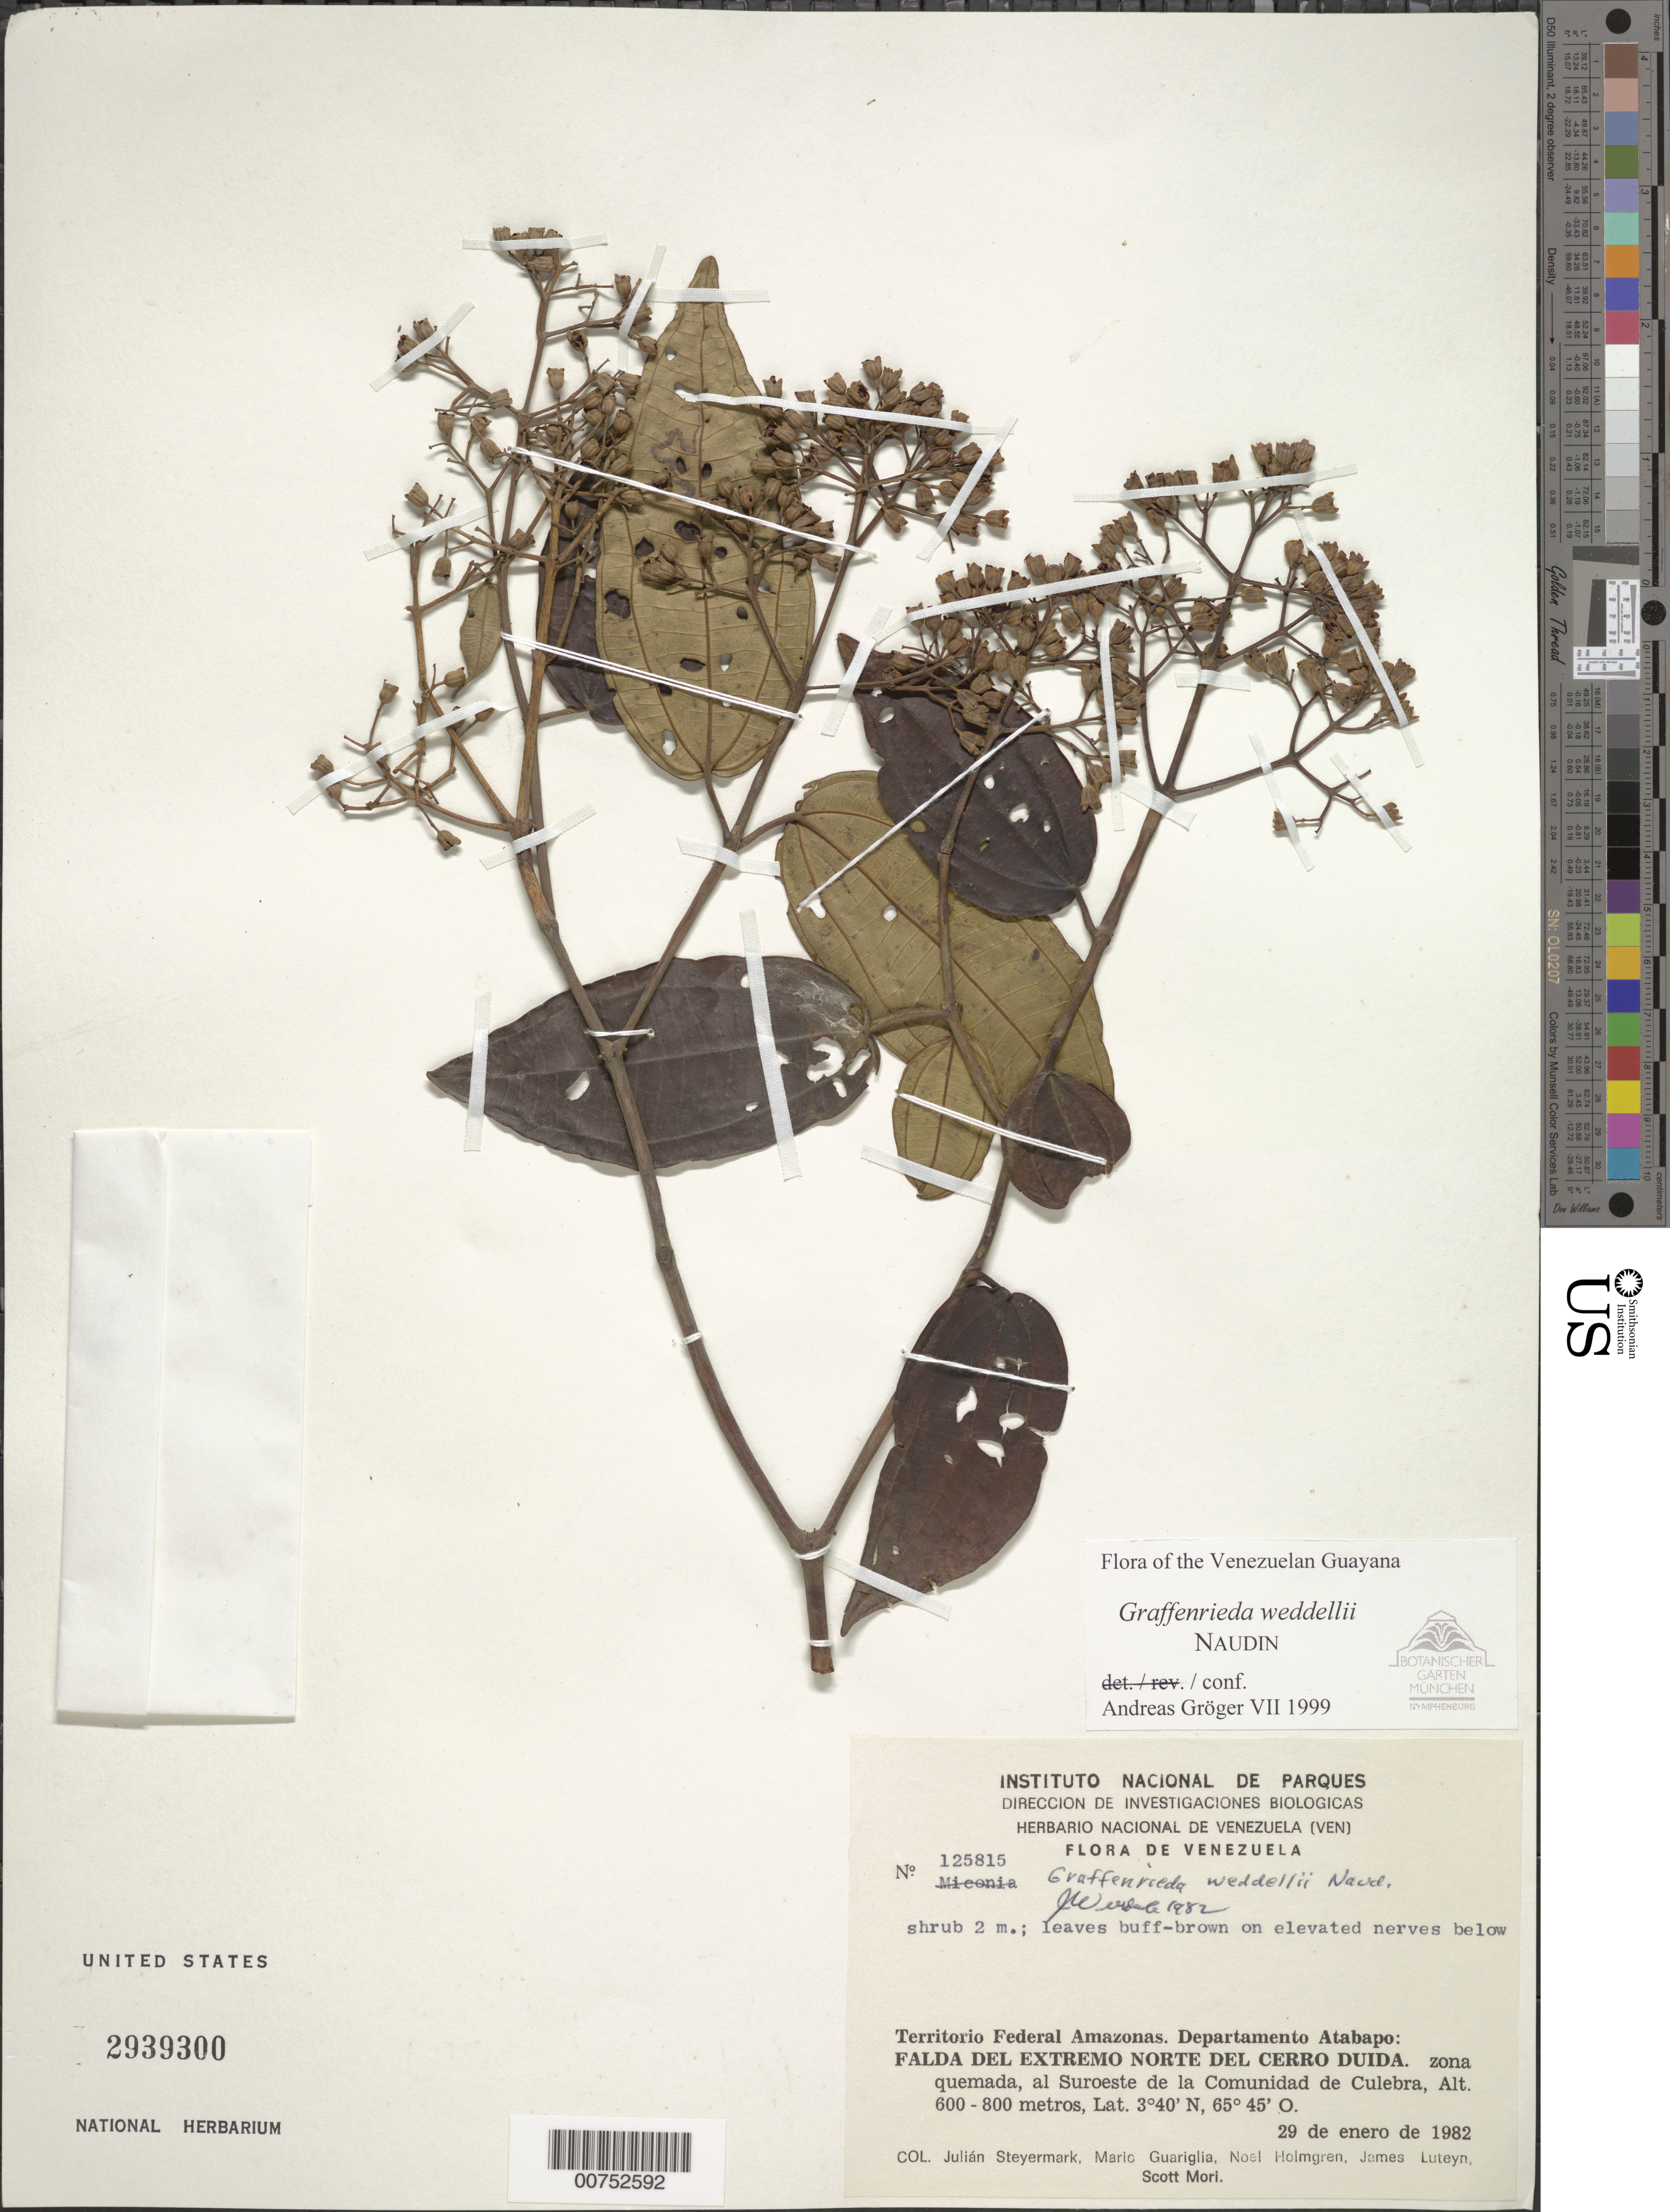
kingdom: Plantae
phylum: Tracheophyta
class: Magnoliopsida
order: Myrtales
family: Melastomataceae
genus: Graffenrieda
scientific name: Graffenrieda weddellii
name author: Naudin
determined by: Gröger, A.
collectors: J. Steyermark, M. Guariglia P., N. H. Holmgren, J. L. Luteyn & S. Mori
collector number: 125815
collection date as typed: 29-Jan-82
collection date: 1982-01-29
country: Venezuela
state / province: Amazonas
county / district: Atabapo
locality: Cerro Duida, SW of Communidades de Culebra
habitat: Burned area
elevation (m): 600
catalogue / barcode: US 2939300